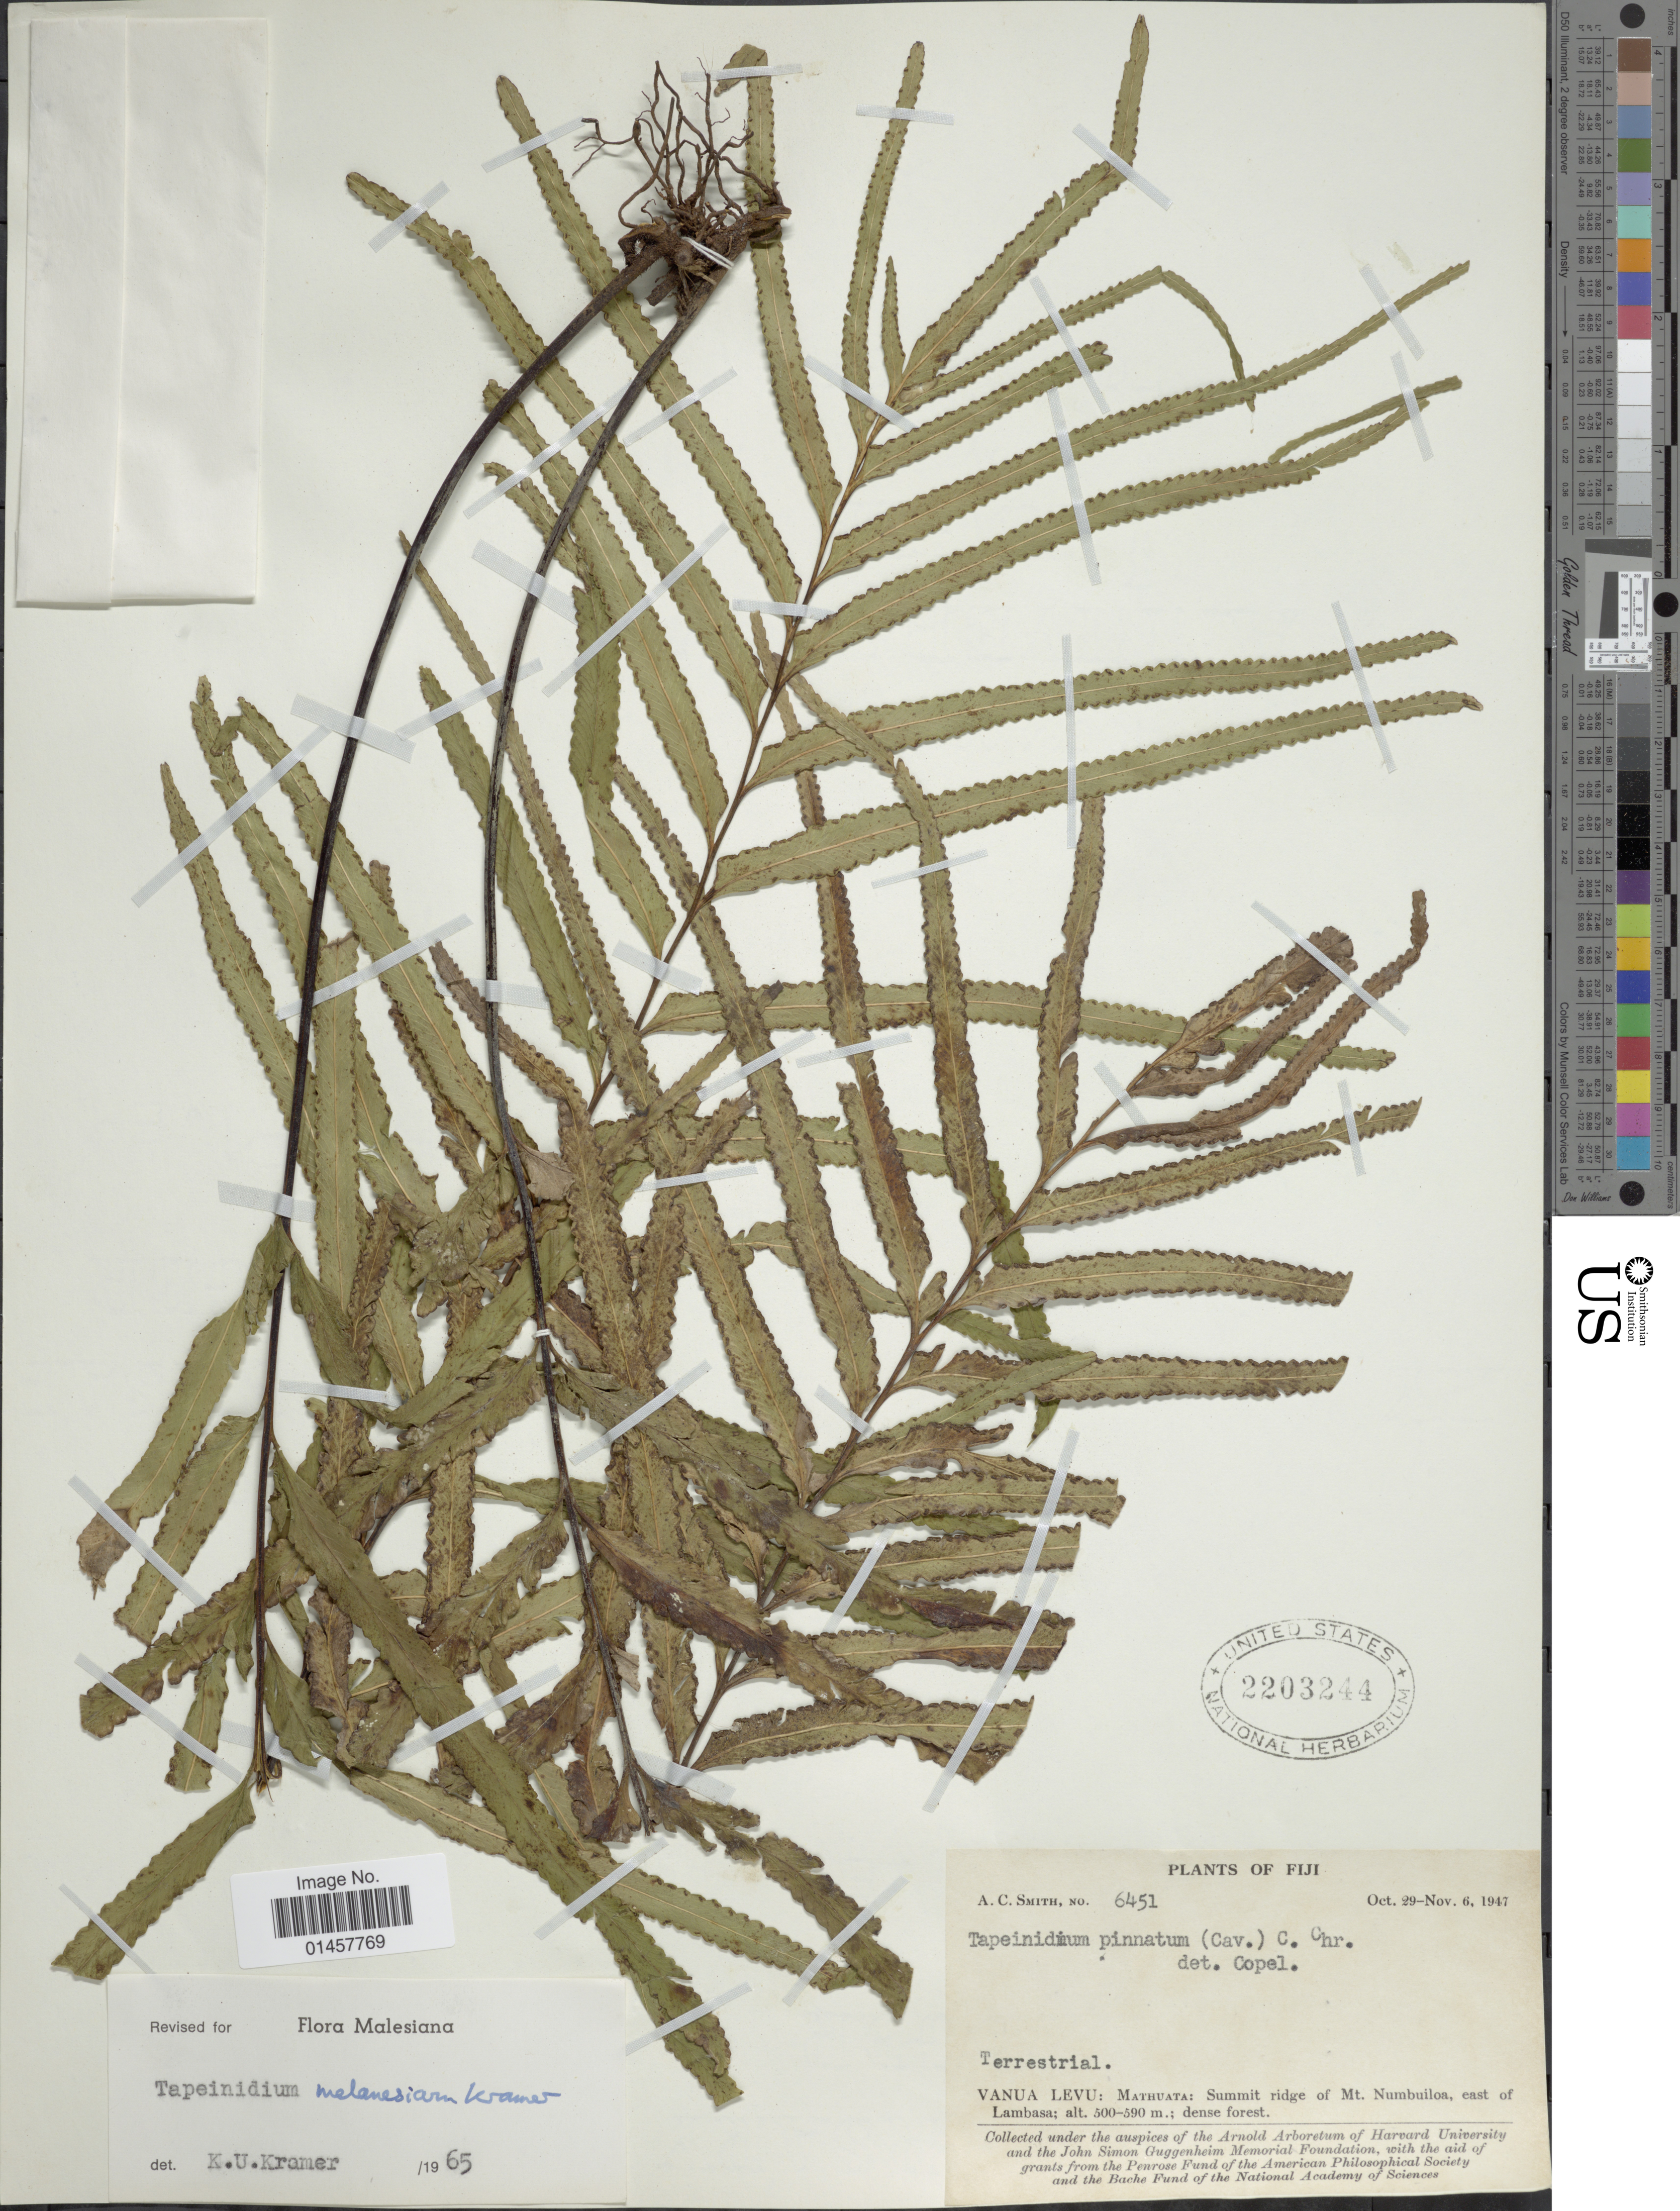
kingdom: Plantae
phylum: Tracheophyta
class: Polypodiopsida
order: Polypodiales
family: Lindsaeaceae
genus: Tapeinidium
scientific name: Tapeinidium melanesicum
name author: K.U. Kramer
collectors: A. C. Smith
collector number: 6451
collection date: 1947-10-29/1947-11-06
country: Fiji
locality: Vanua Levu: mathuata: summit ridge of MT. Numbuiloa, east of Lambasa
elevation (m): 500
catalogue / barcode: US 2203244